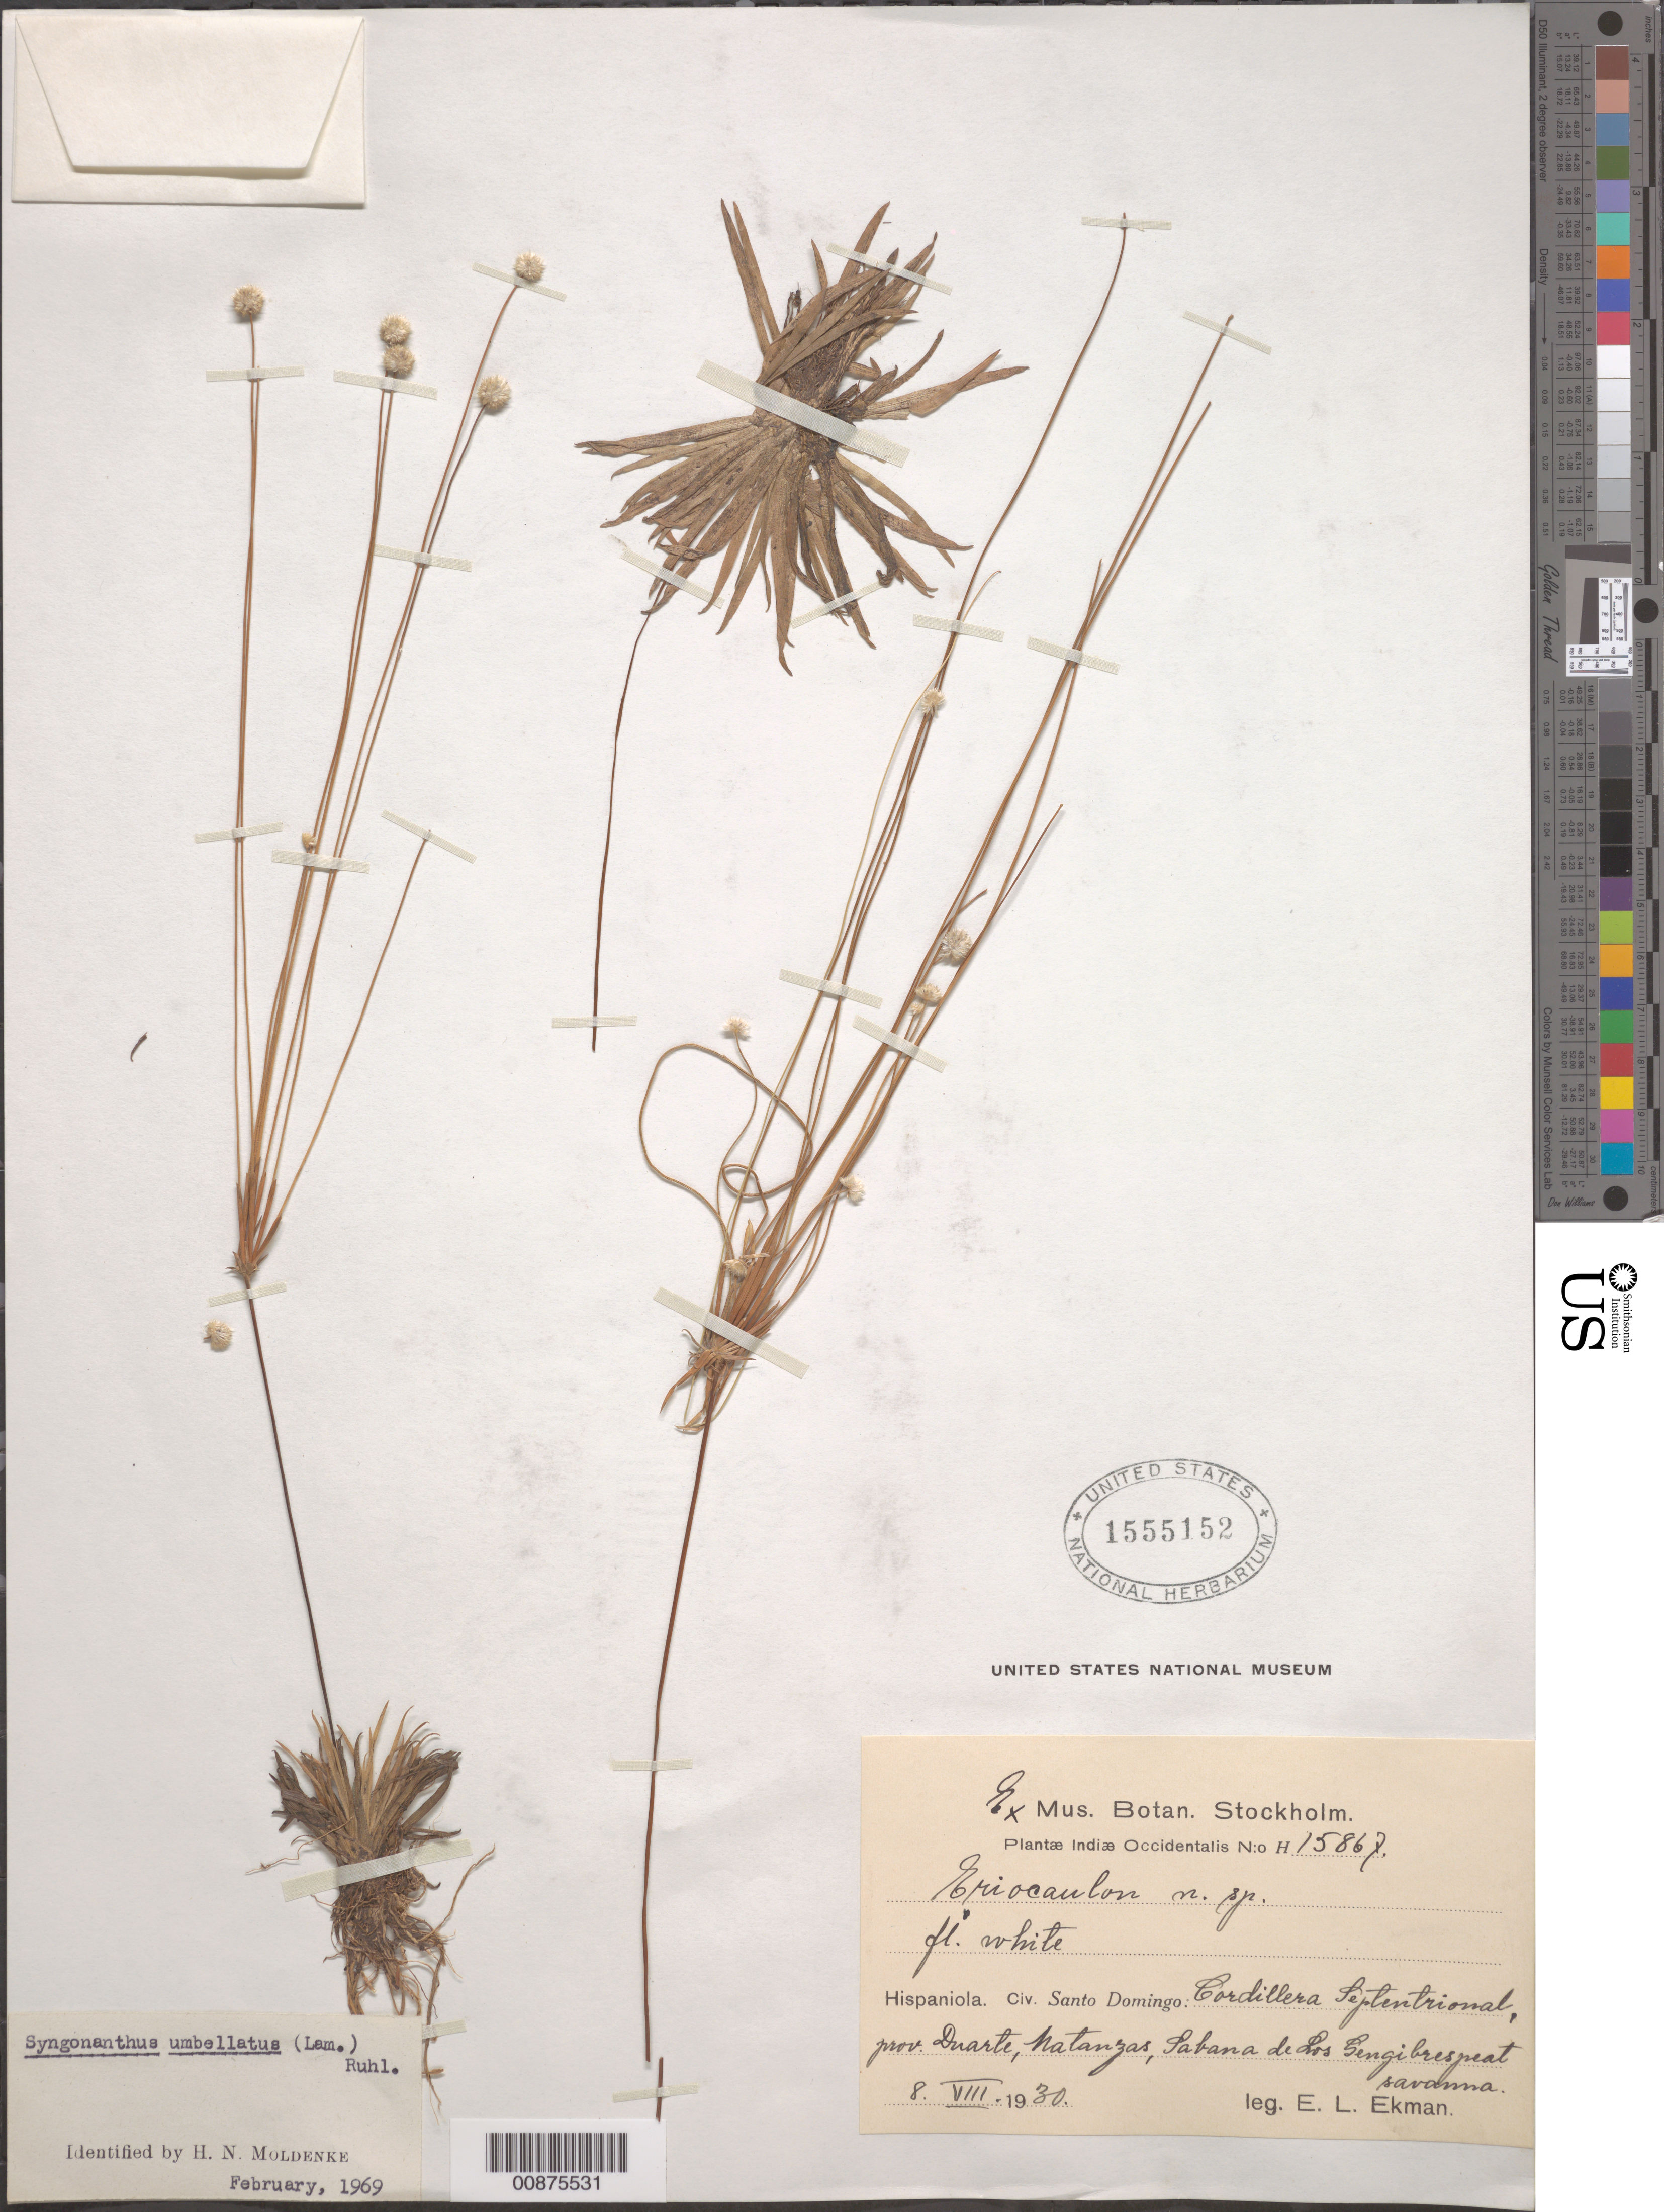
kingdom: Plantae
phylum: Tracheophyta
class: Liliopsida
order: Poales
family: Eriocaulaceae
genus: Syngonanthus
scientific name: Syngonanthus umbellatus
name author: (Lam.) Ruhland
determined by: Moldenke, H. N.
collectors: E. L. Ekman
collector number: H 15867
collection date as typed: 08 Aug 1930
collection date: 1930-08-08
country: Dominican Republic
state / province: Duarte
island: Hispaniola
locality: Cordillera Septentrional, Matanzas, Sabana de Los Gengibrespeat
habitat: Savanna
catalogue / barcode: US 1555152